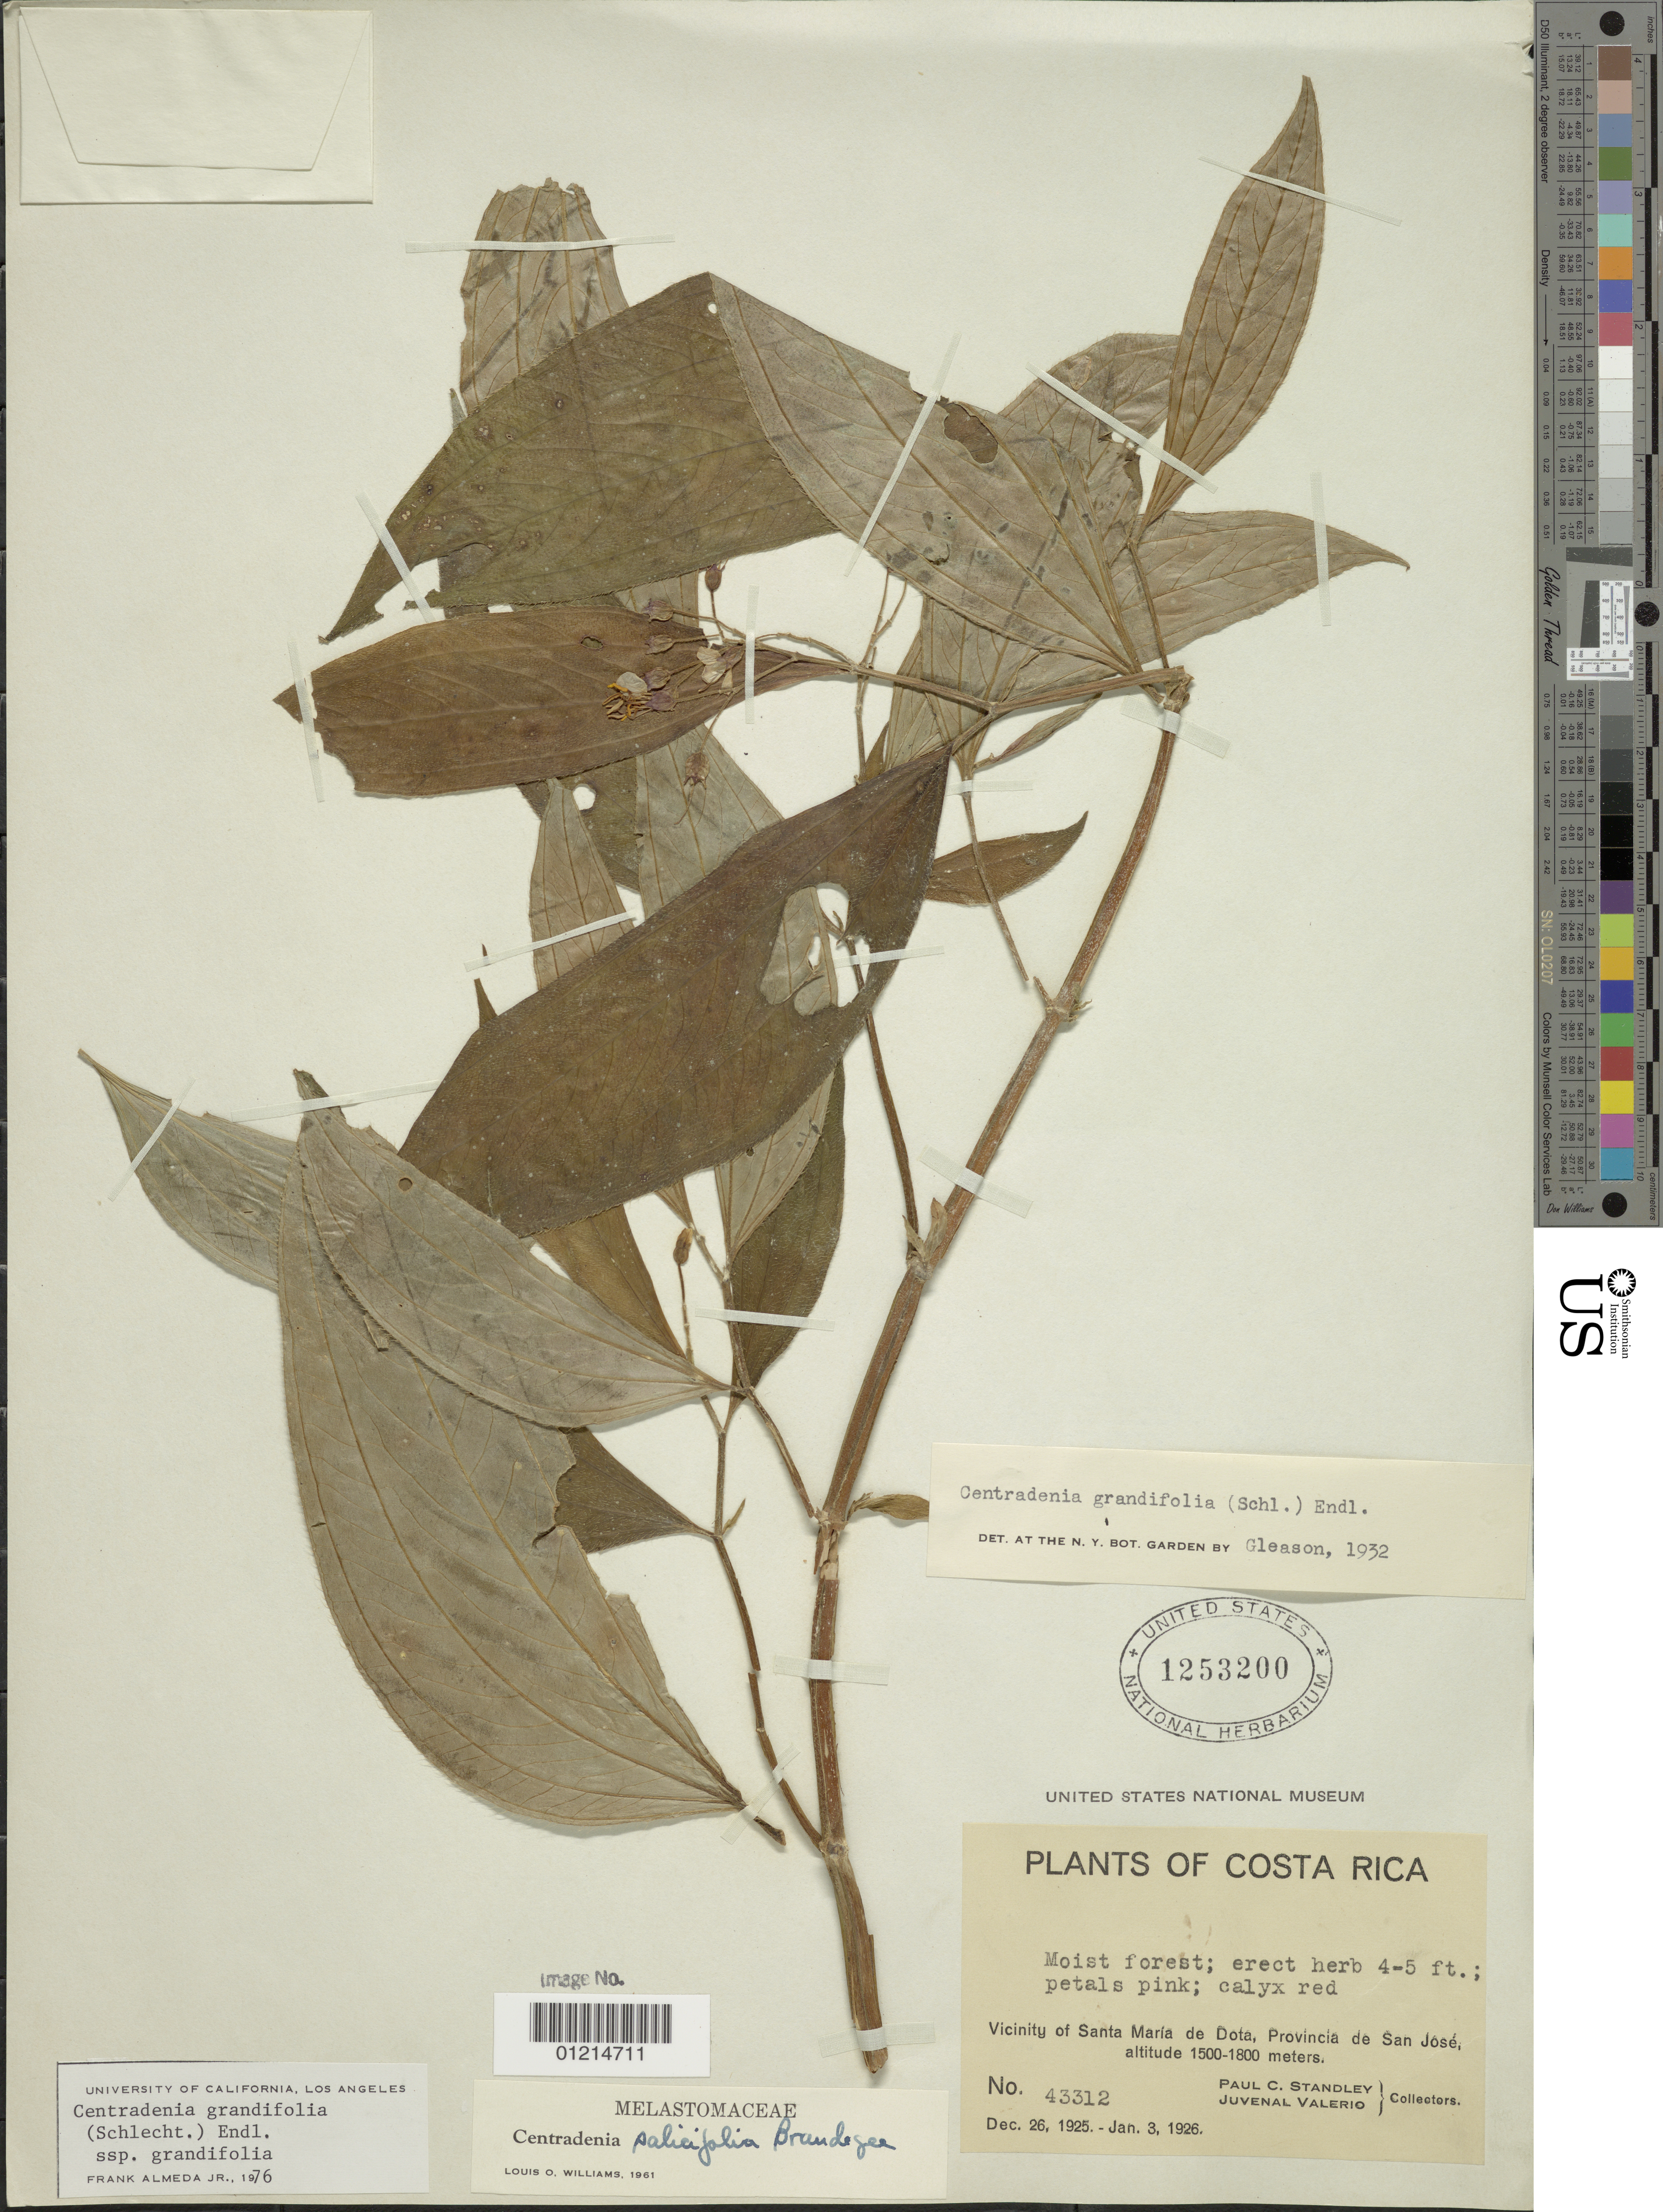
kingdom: Plantae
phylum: Tracheophyta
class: Magnoliopsida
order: Myrtales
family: Melastomataceae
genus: Centradenia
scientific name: Centradenia grandifolia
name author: (Schltdl.) Endl.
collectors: P. C. Standley & J. Valerio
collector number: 43312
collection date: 1925-12-26/1926-01-03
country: Costa Rica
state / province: San Jose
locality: Vicinity of Santa Maria de Dota.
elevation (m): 1500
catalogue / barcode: US 1253200